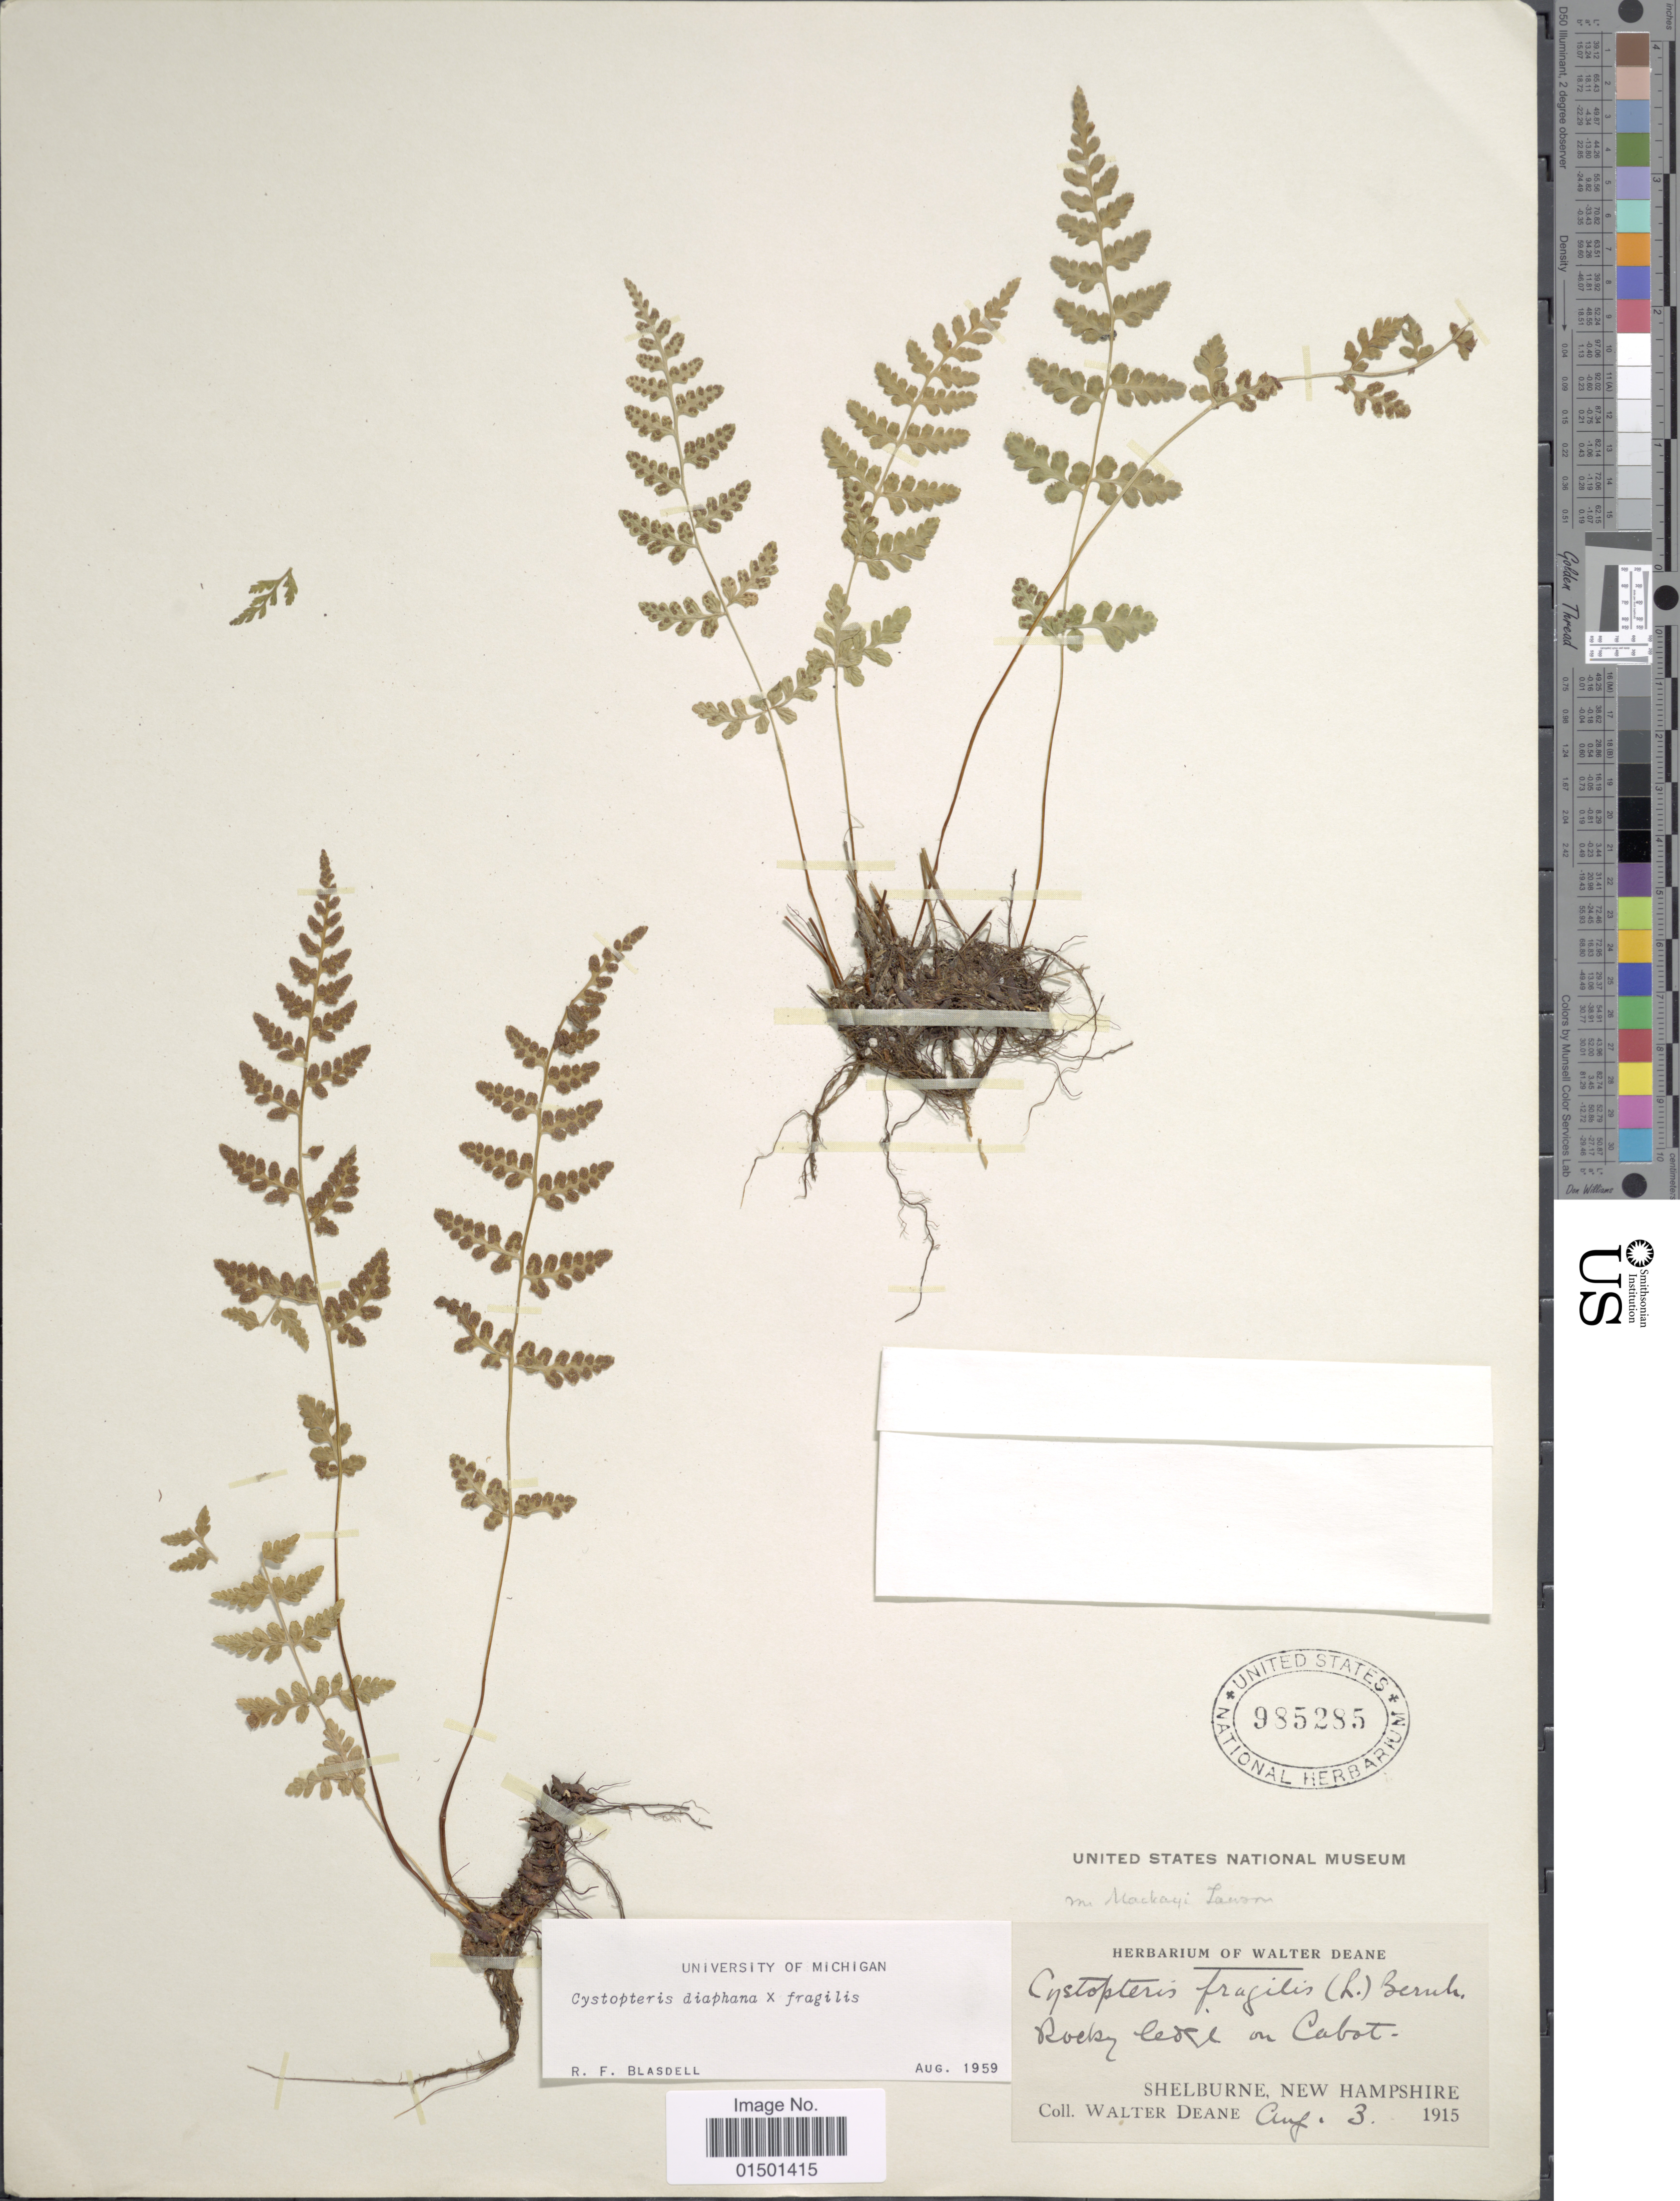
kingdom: Plantae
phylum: Tracheophyta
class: Polypodiopsida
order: Polypodiales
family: Cystopteridaceae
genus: Cystopteris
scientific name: Cystopteris diaphana x C. fragilis (L.) Bernh.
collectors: W. Deane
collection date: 1915-08-03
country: United States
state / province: New Hampshire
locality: Shelburne, rocky ledge on Cabot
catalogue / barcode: US 985285